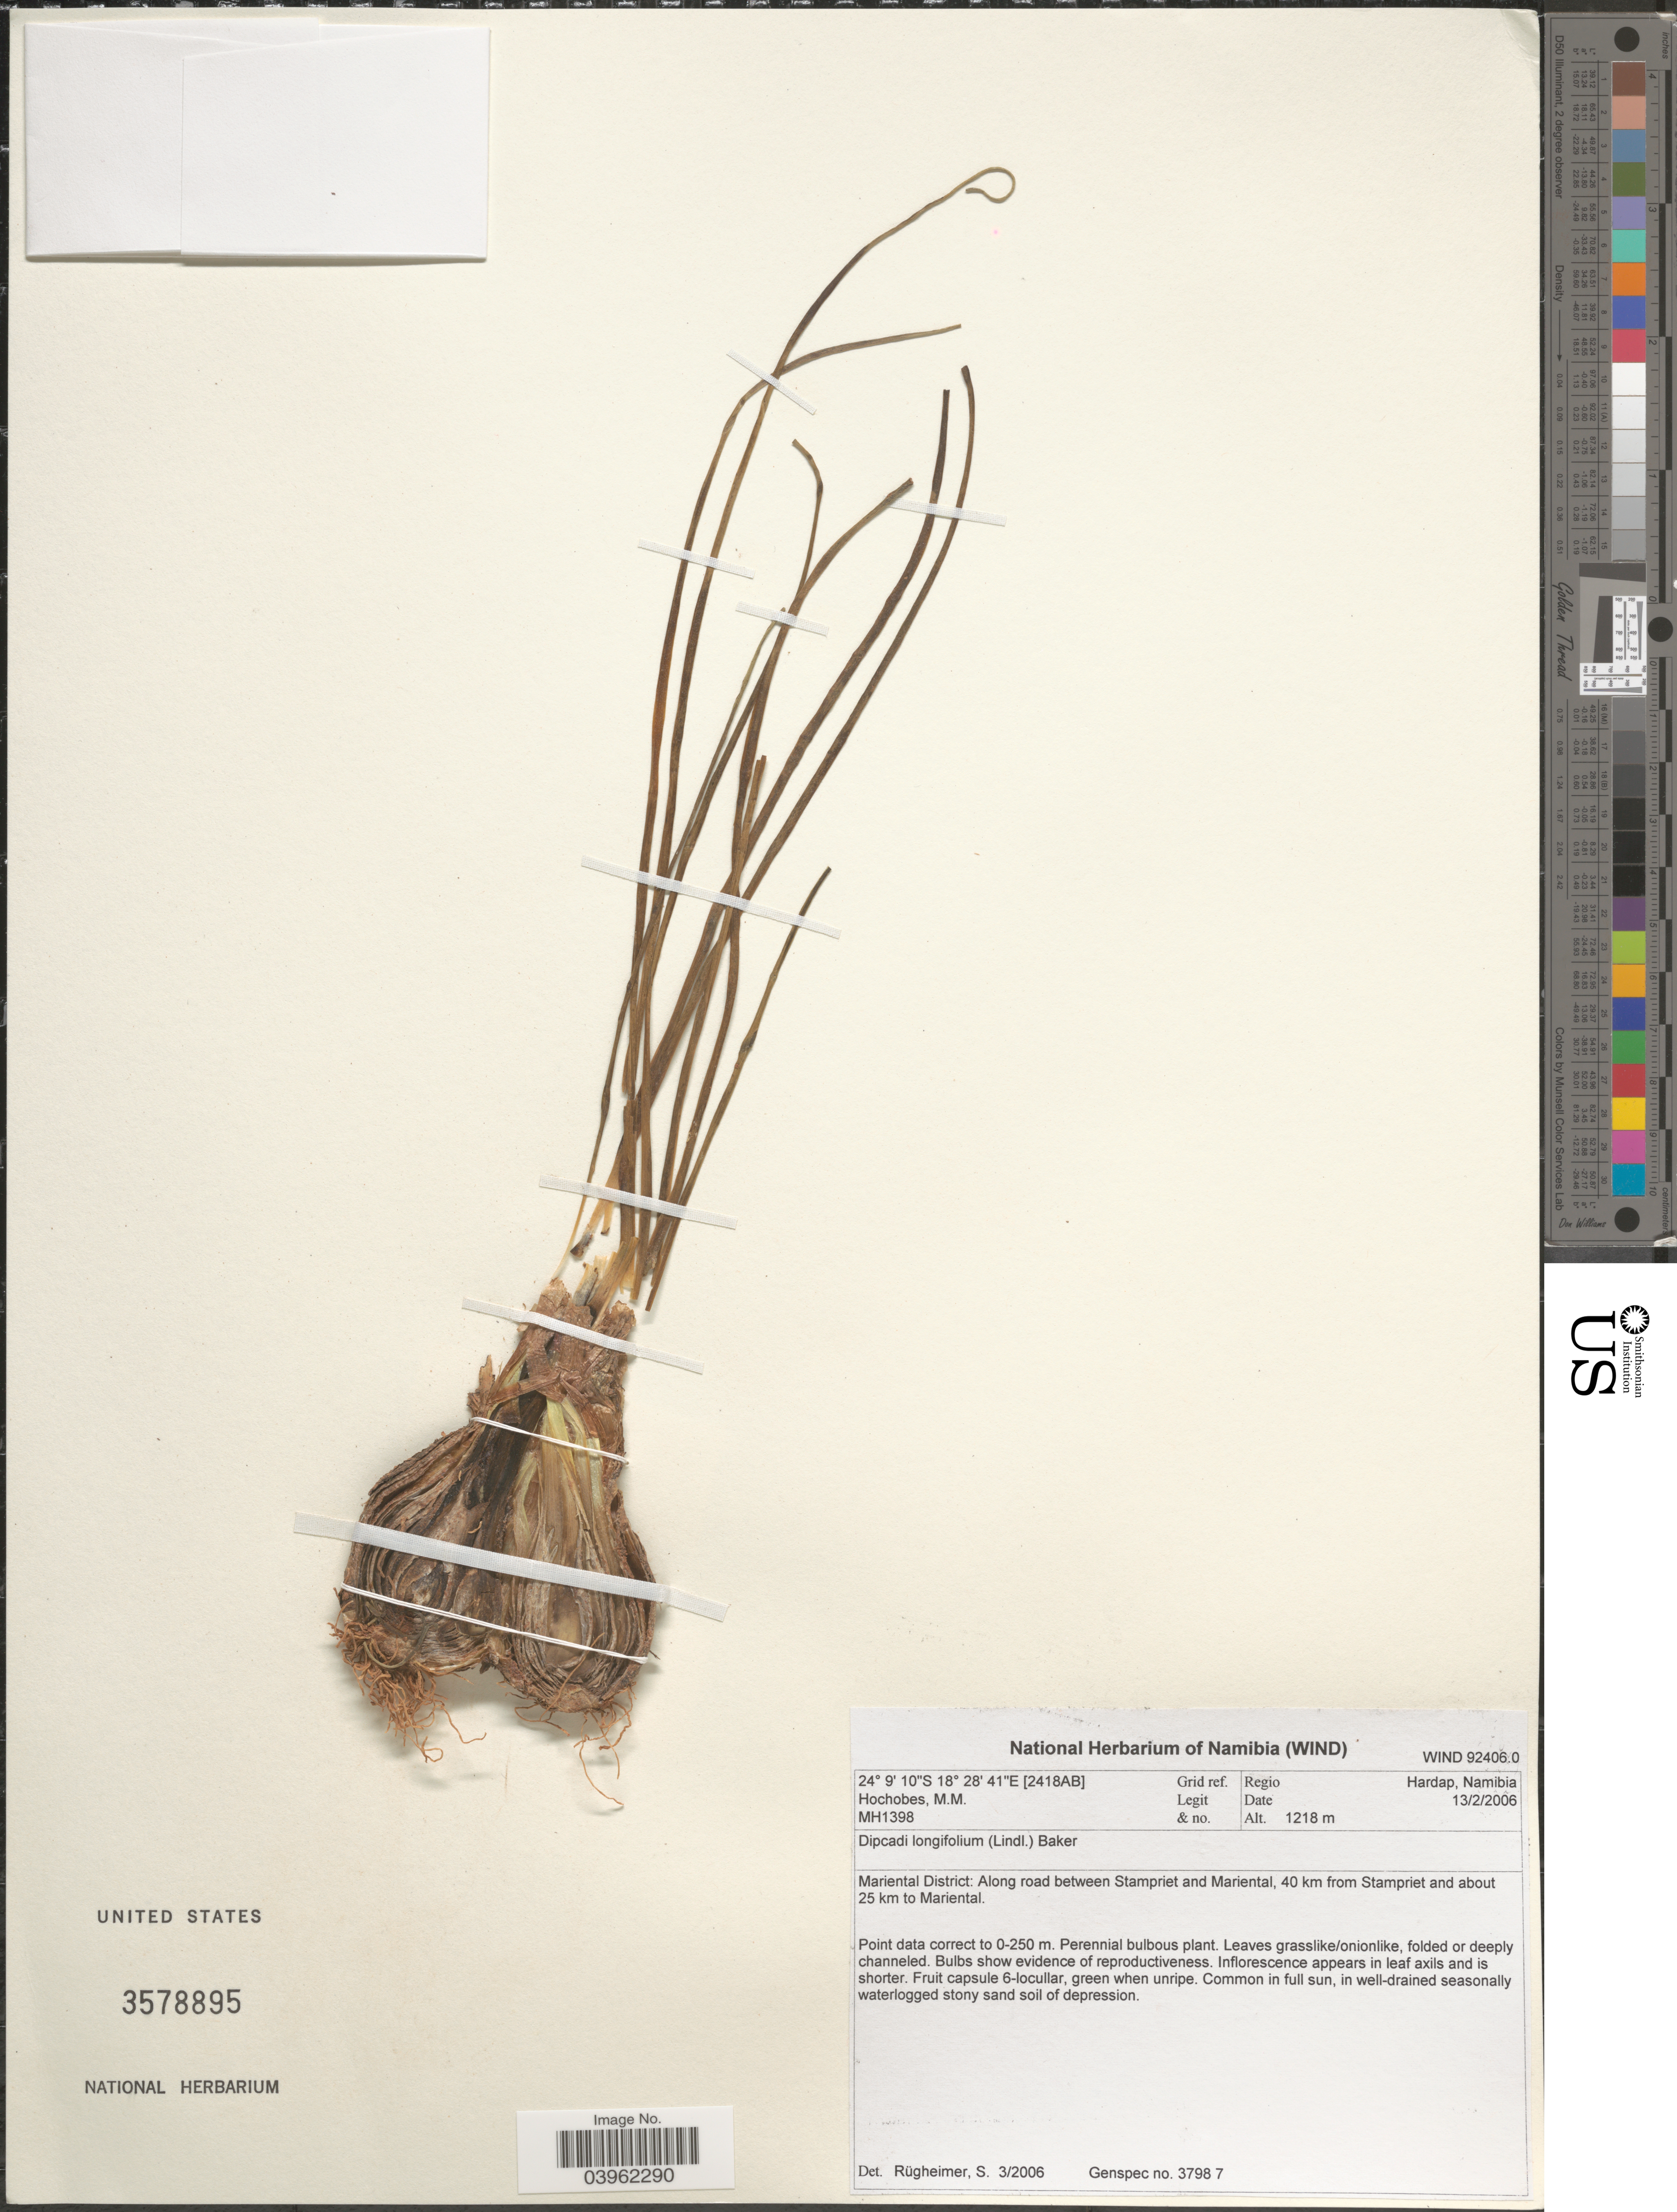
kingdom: Plantae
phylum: Tracheophyta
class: Liliopsida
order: Asparagales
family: Asparagaceae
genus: Dipcadi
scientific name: Dipcadi longifolium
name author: (Lindl.) Baker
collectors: M. Hochobes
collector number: MH1398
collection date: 2006-02-13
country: Namibia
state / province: Hardap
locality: Grid ref. [2418AB]. Regio Hardap. Mariental District: Along road between Stampriet and Mariental, 40 km from Stampriet and about 25 km to Mariental.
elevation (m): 1218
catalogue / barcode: US 3578895